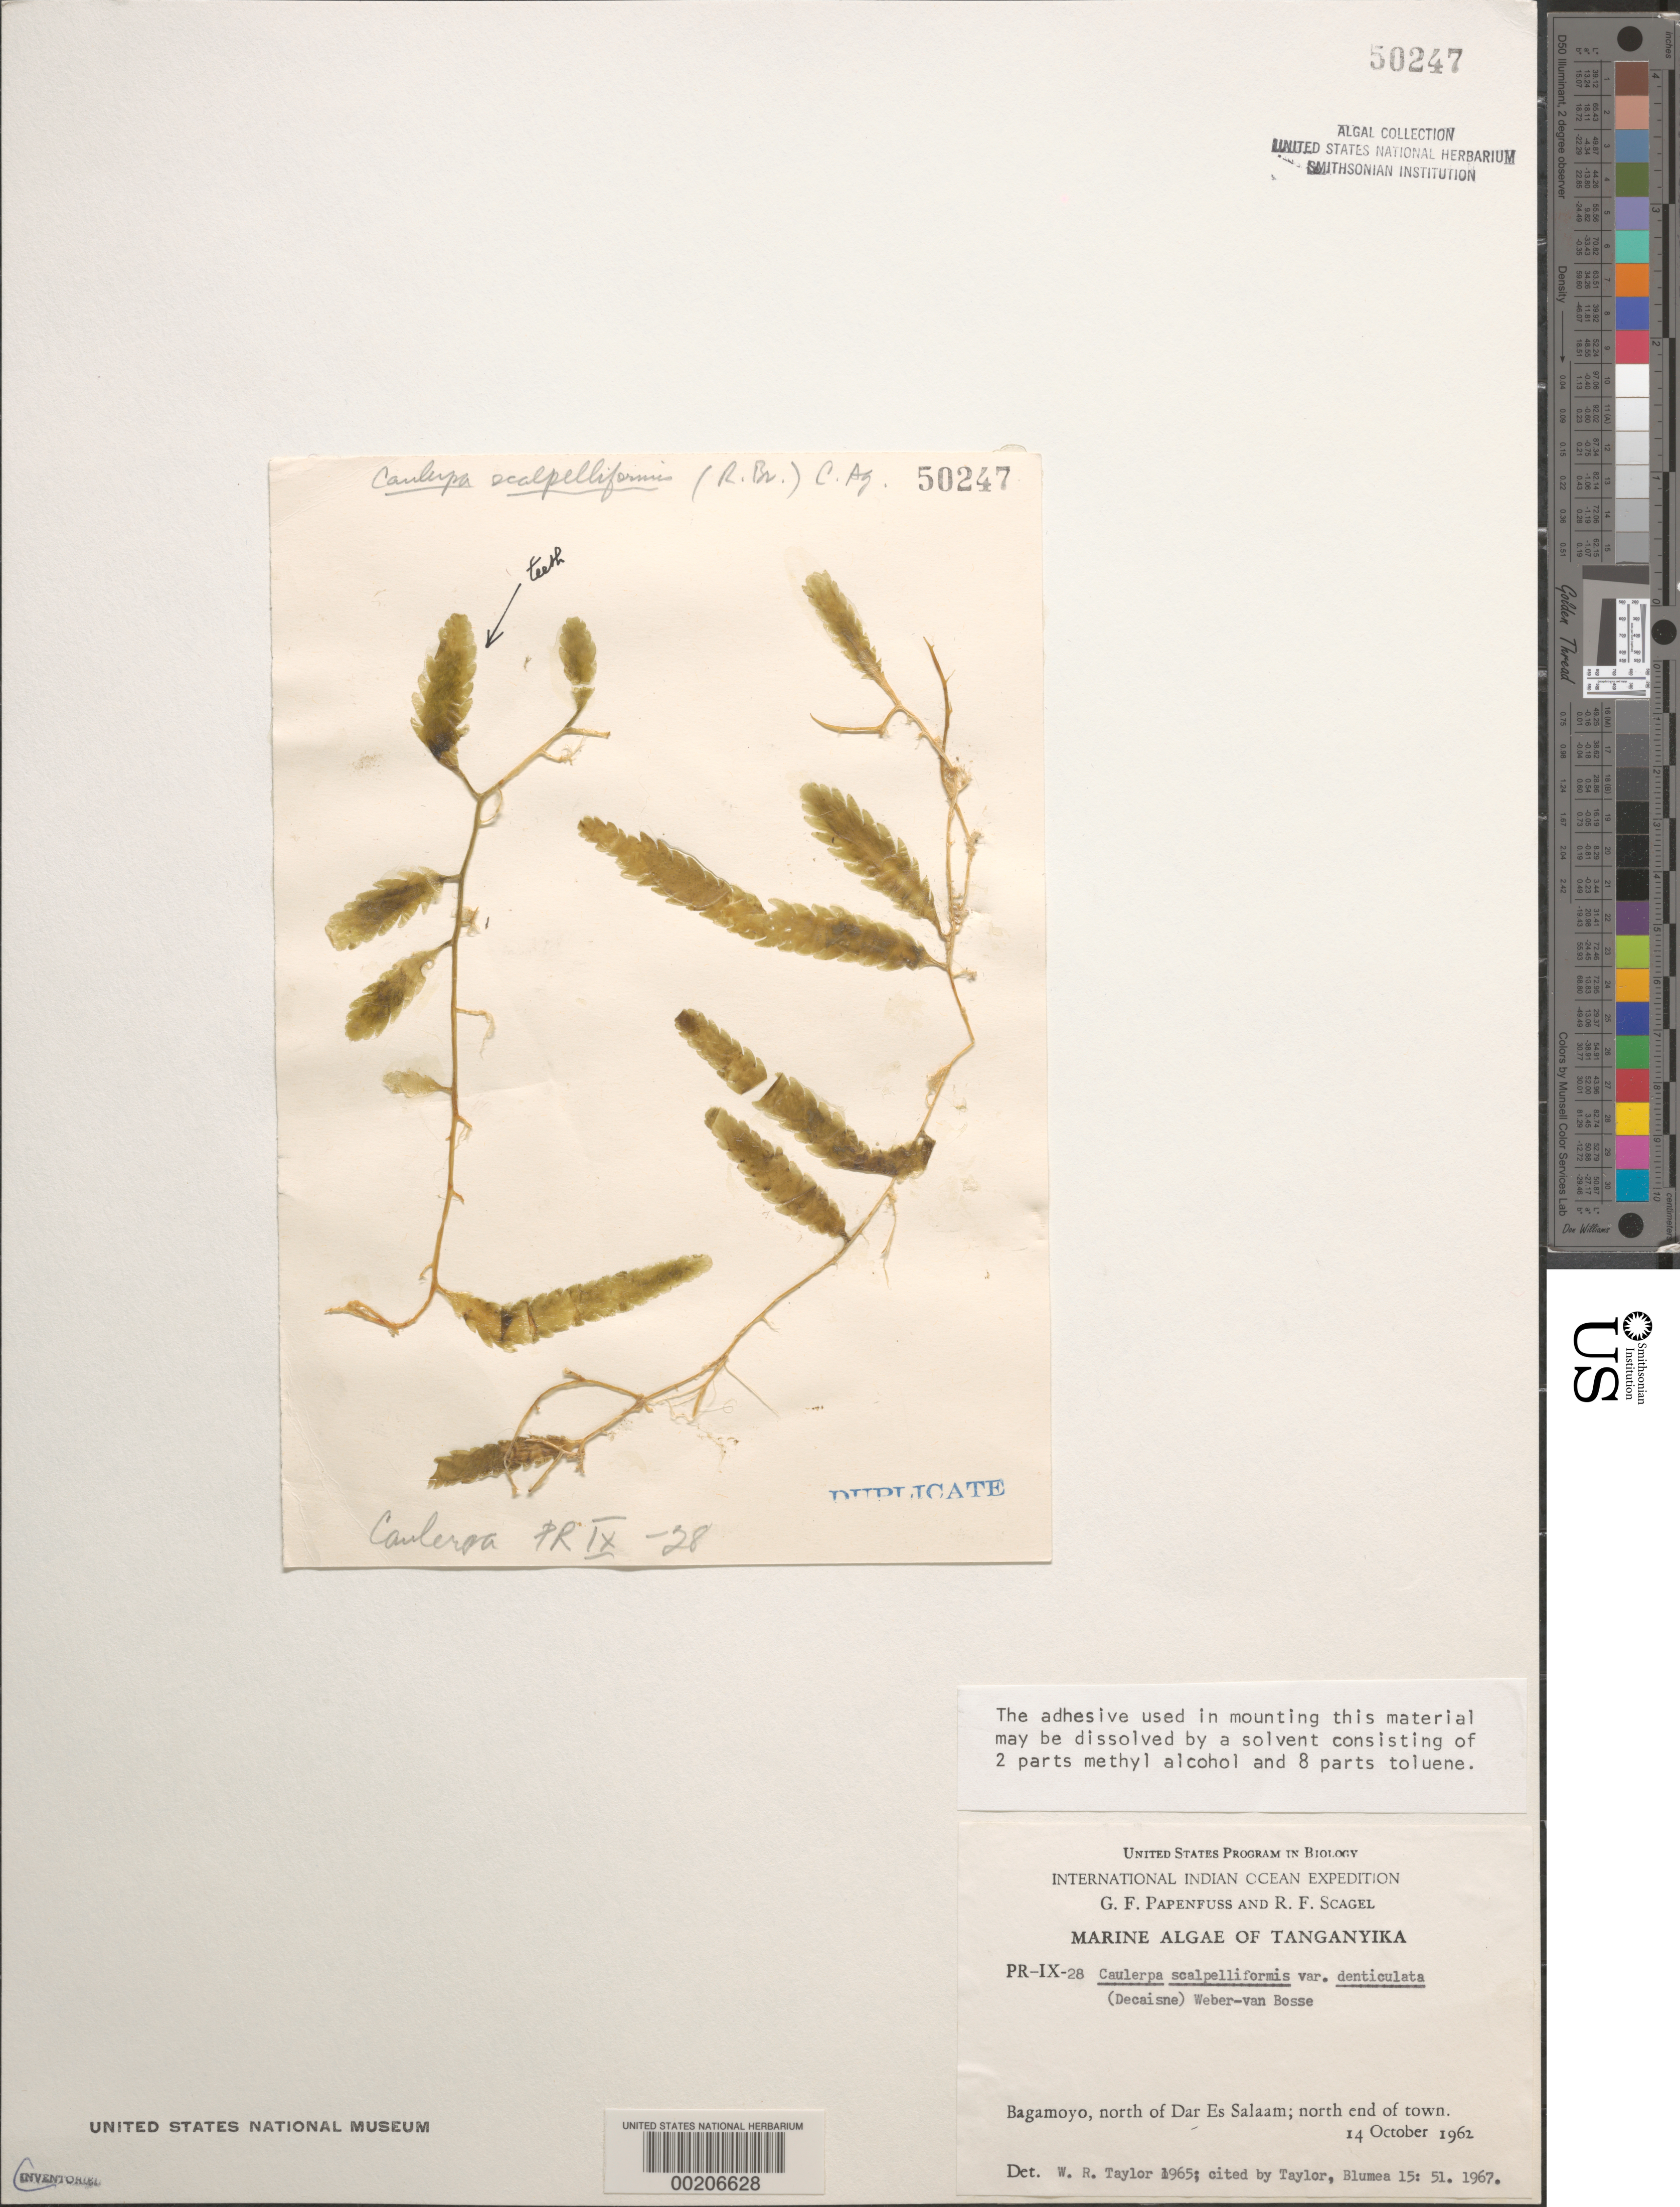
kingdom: Plantae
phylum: Chlorophyta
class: Ulvophyceae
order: Bryopsidales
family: Caulerpaceae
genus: Caulerpa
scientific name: Caulerpa scalpelliformis var. denticulata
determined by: Taylor, William R.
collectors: G. Papenfuss & R. F. Scagel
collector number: PR-IX-28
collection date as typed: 14 Oct 1962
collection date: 1962-10-14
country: Tanzania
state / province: Pwani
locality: Bagamoyo, north of Dar Es Salaam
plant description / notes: International Indian Ocean Expedition, 1962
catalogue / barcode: US 50247